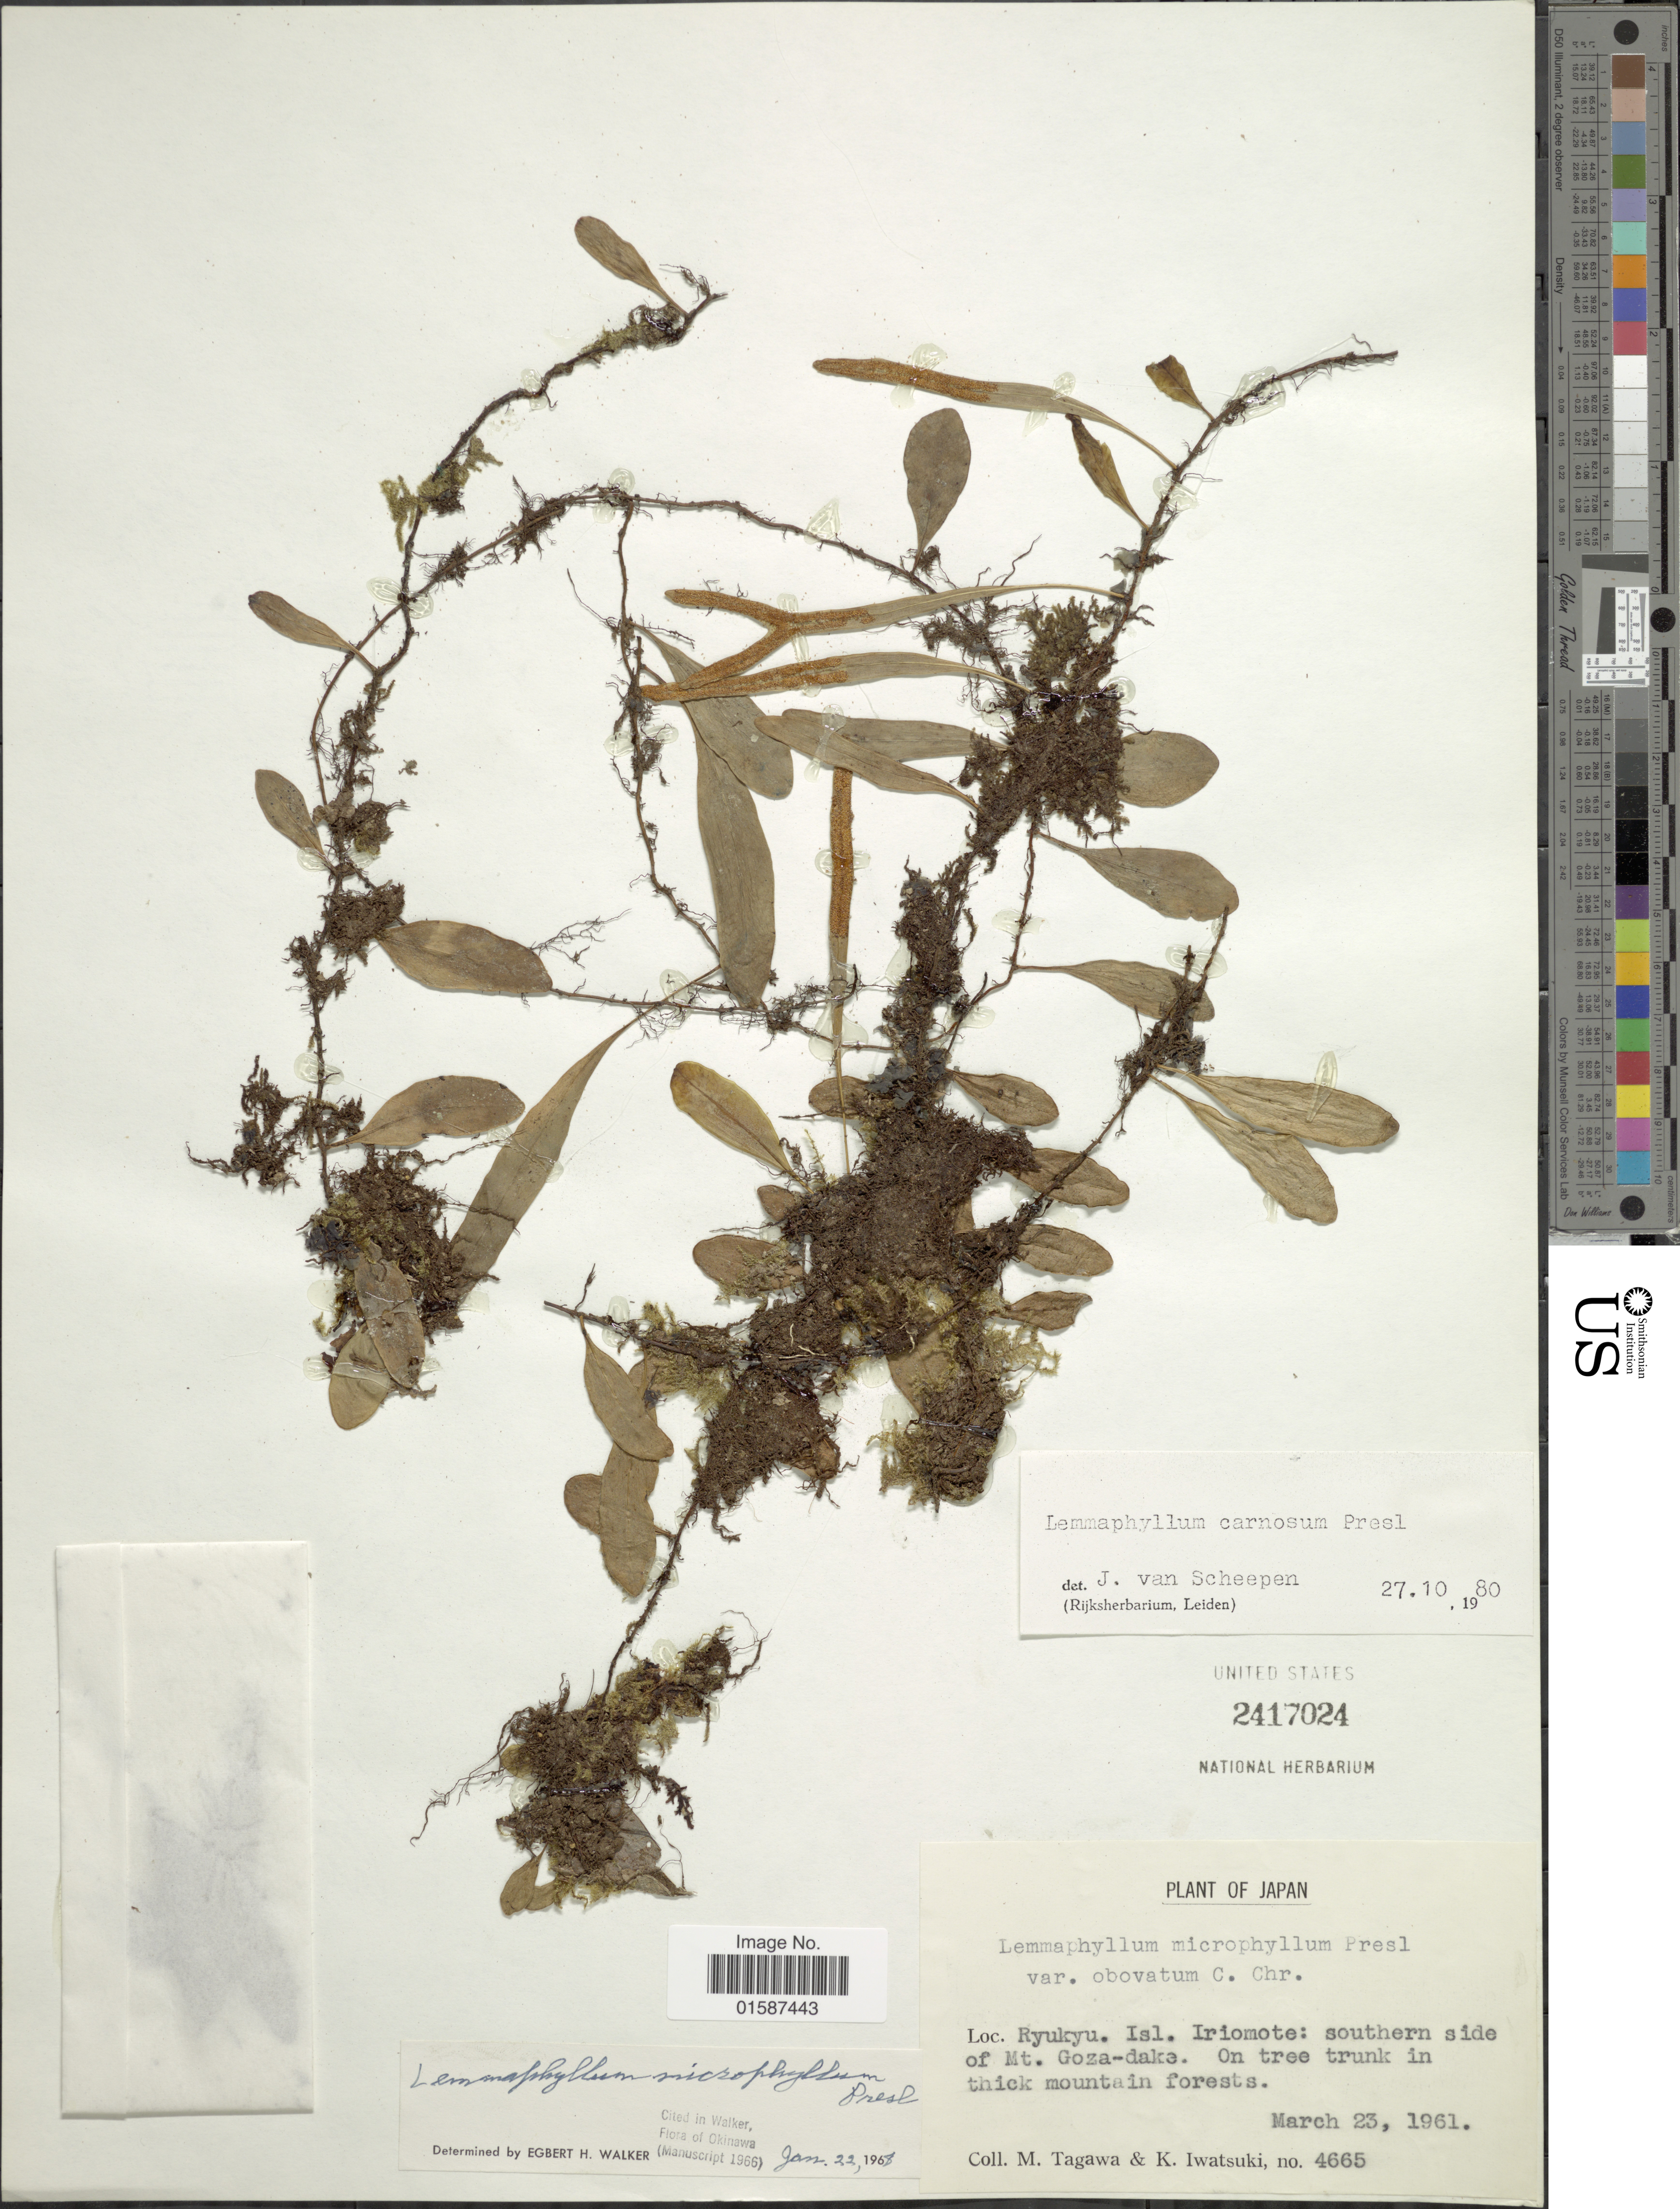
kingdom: Plantae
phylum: Tracheophyta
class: Polypodiopsida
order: Polypodiales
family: Polypodiaceae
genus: Lemmaphyllum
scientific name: Lemmaphyllum carnosum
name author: (J. Sm. ex Hook.) C. Presl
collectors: M. Tagawa & K. Iwatsuki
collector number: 4665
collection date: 1961-05-23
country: Japan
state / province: Okinawa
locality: Ryukyu, Isl. Iriomote: southern side of Mt. Goza-dake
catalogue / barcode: US 2417024